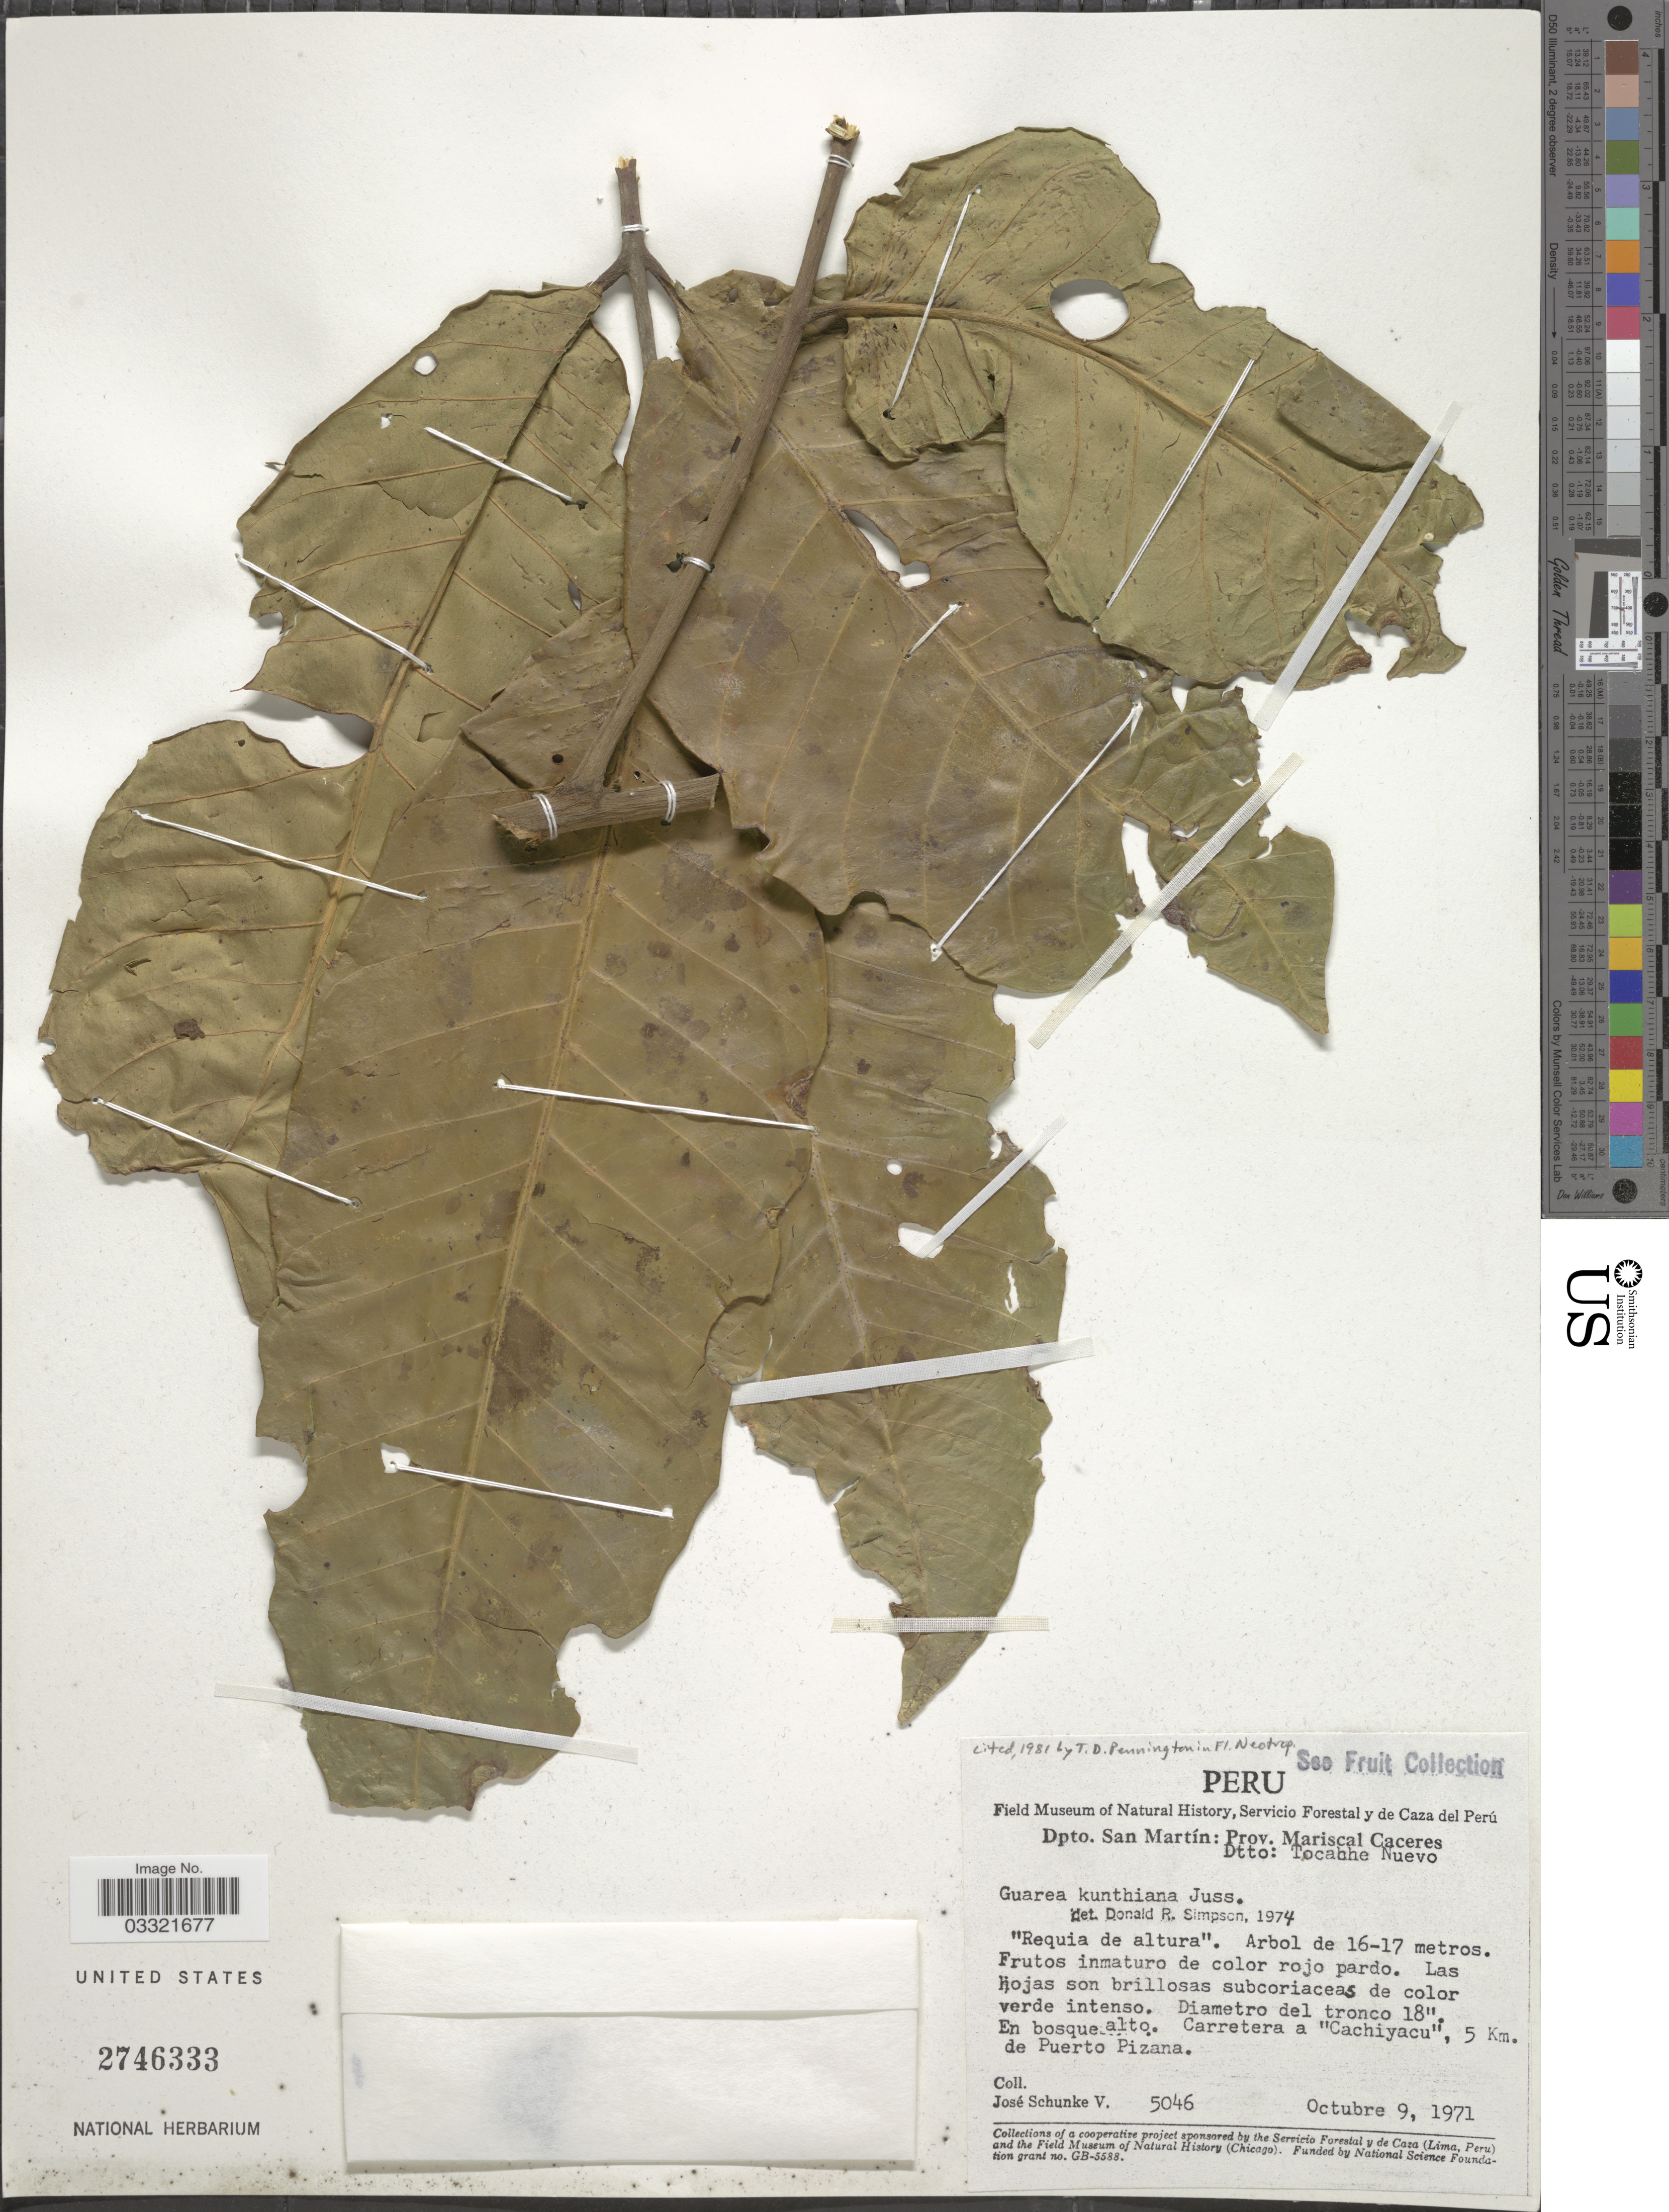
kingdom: Plantae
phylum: Tracheophyta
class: Magnoliopsida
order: Sapindales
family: Meliaceae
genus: Guarea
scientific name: Guarea kunthiana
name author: A. Juss.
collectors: J. Schunke Vigo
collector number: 5046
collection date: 1971-10-09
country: Peru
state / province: San Martín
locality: Dpto. San Martín: Prov. Mariscal Caceres. Dtto: Tocache Nuevo. Carretera a "Cachiyacu", 5 Km. de Puerto Pizana.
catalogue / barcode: US 2746333